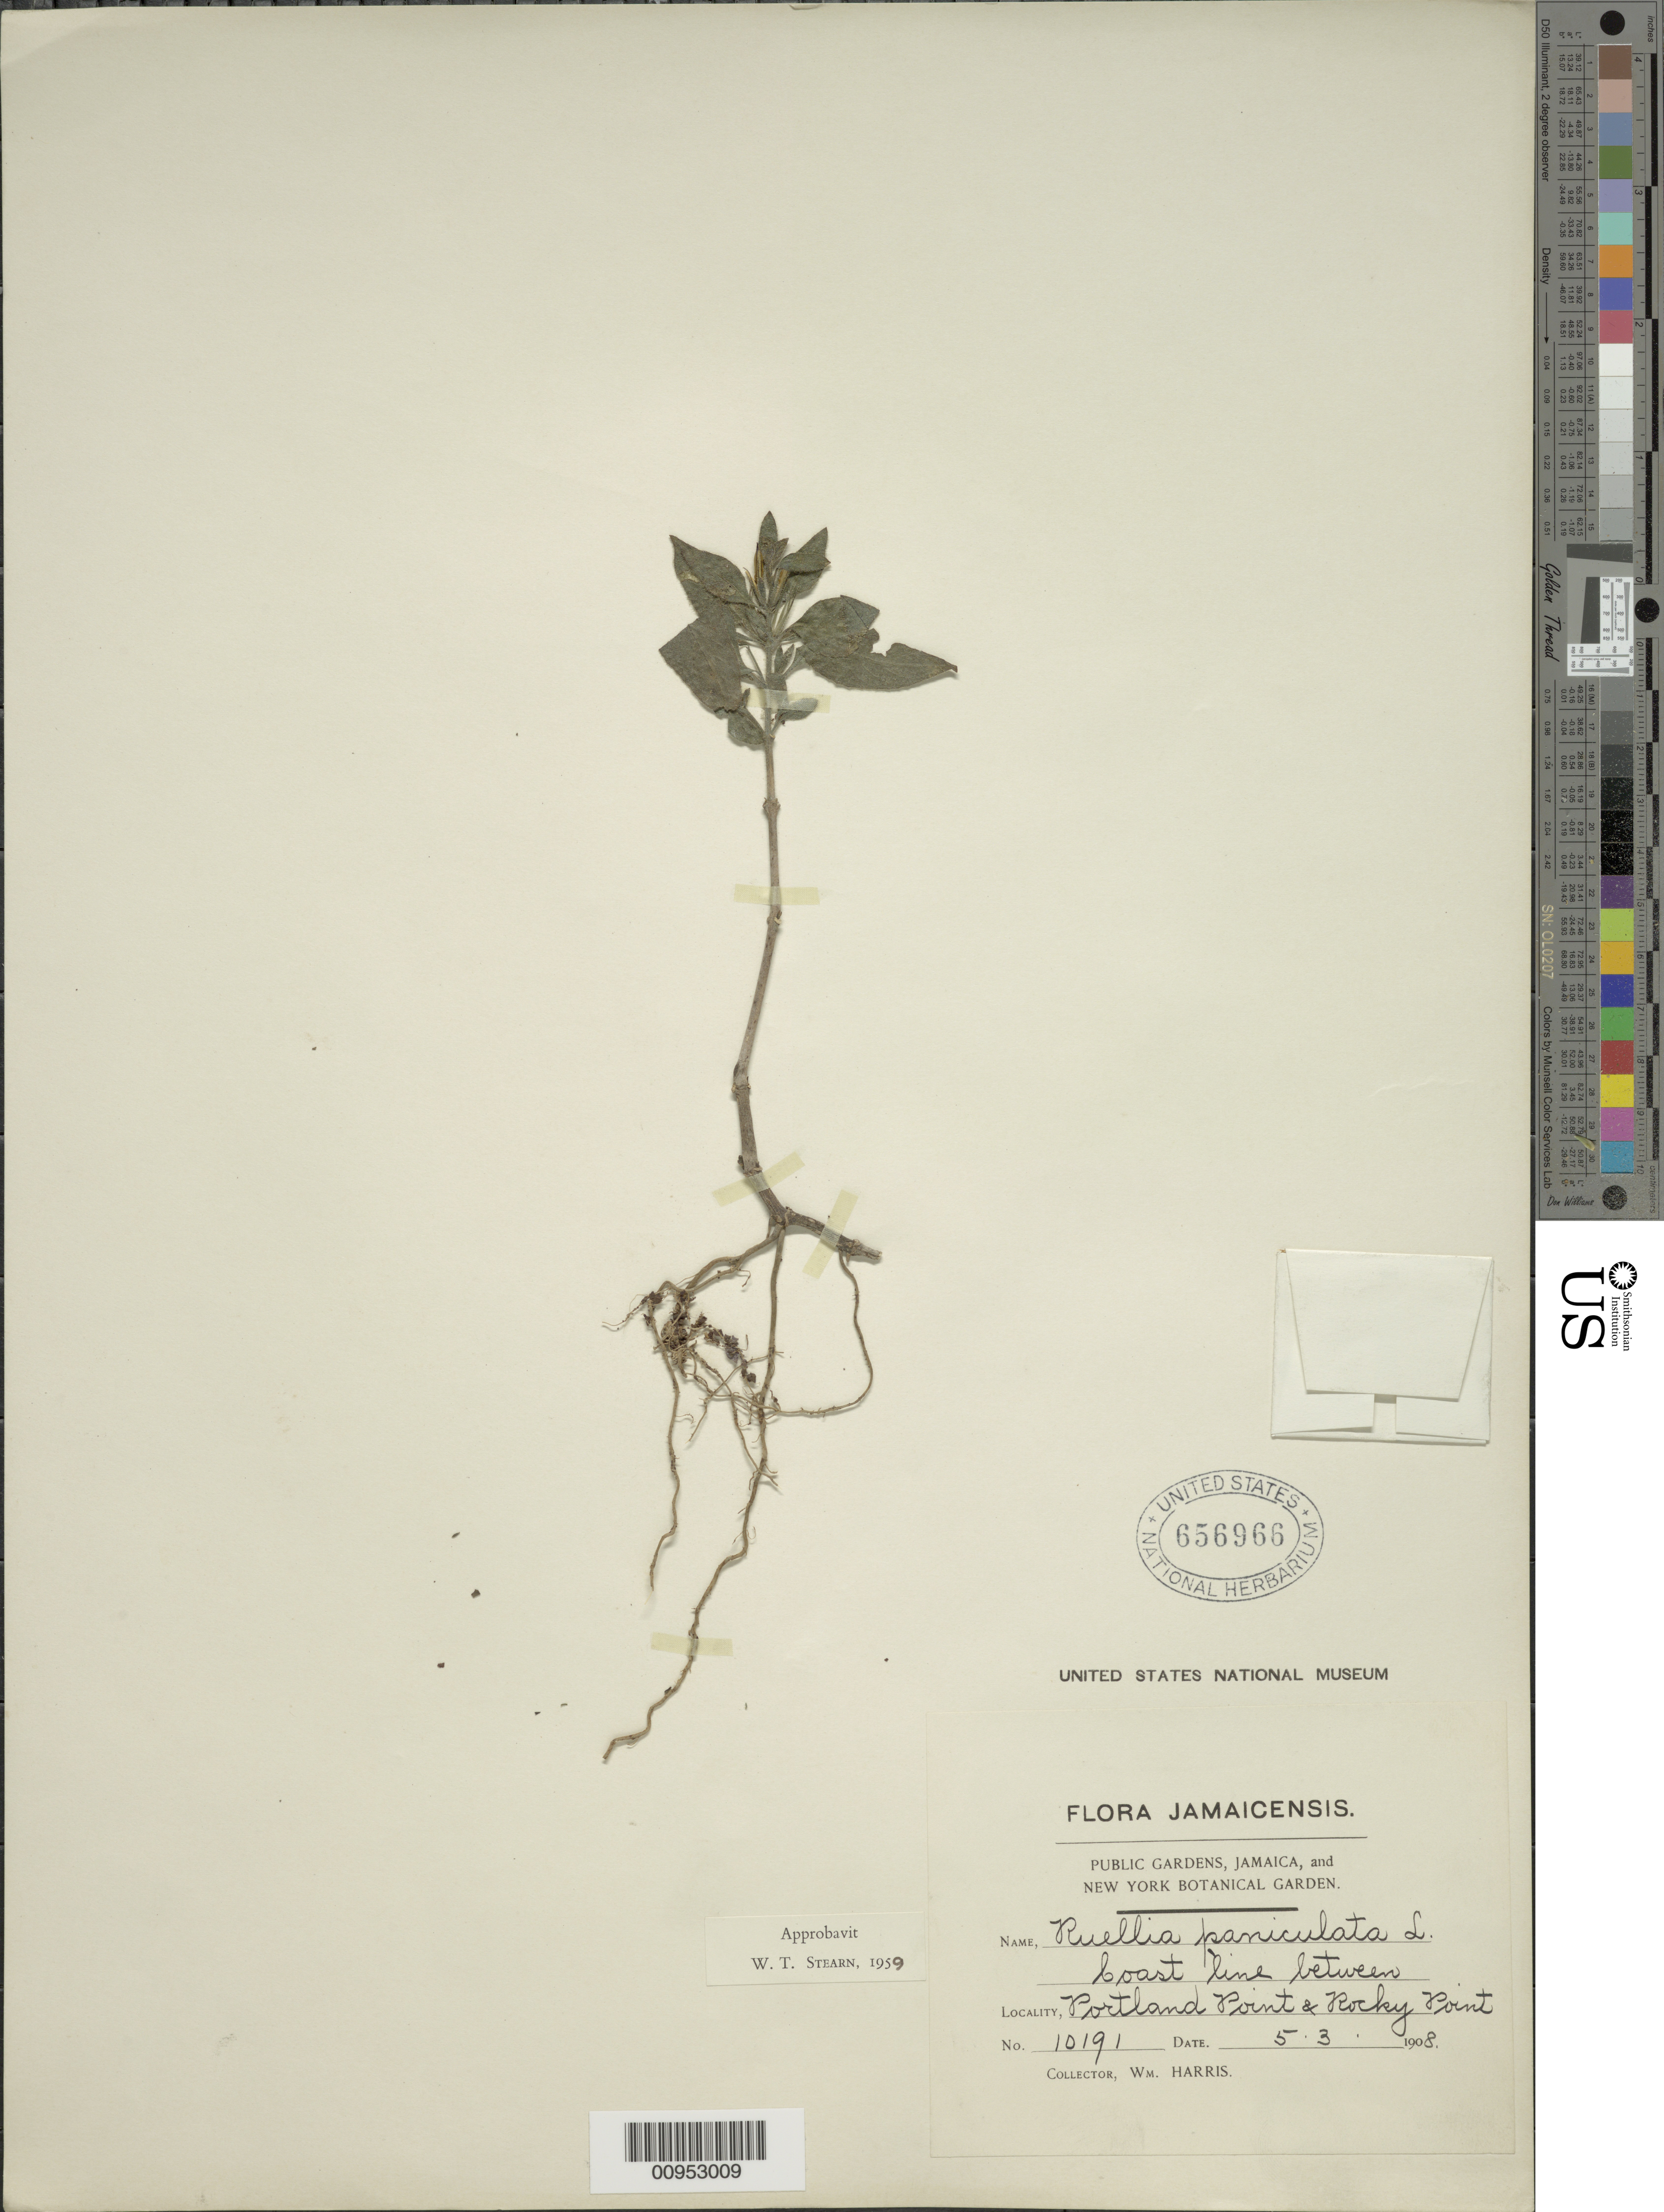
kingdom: Plantae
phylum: Tracheophyta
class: Magnoliopsida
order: Lamiales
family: Acanthaceae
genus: Ruellia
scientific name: Ruellia paniculata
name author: L.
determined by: Stearn, William T.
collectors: W. H. Harris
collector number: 10191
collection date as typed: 05 Mar 1908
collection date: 1908-03-05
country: Jamaica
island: Jamaica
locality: Portland Point and rocky Point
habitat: Coast line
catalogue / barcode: US 656966